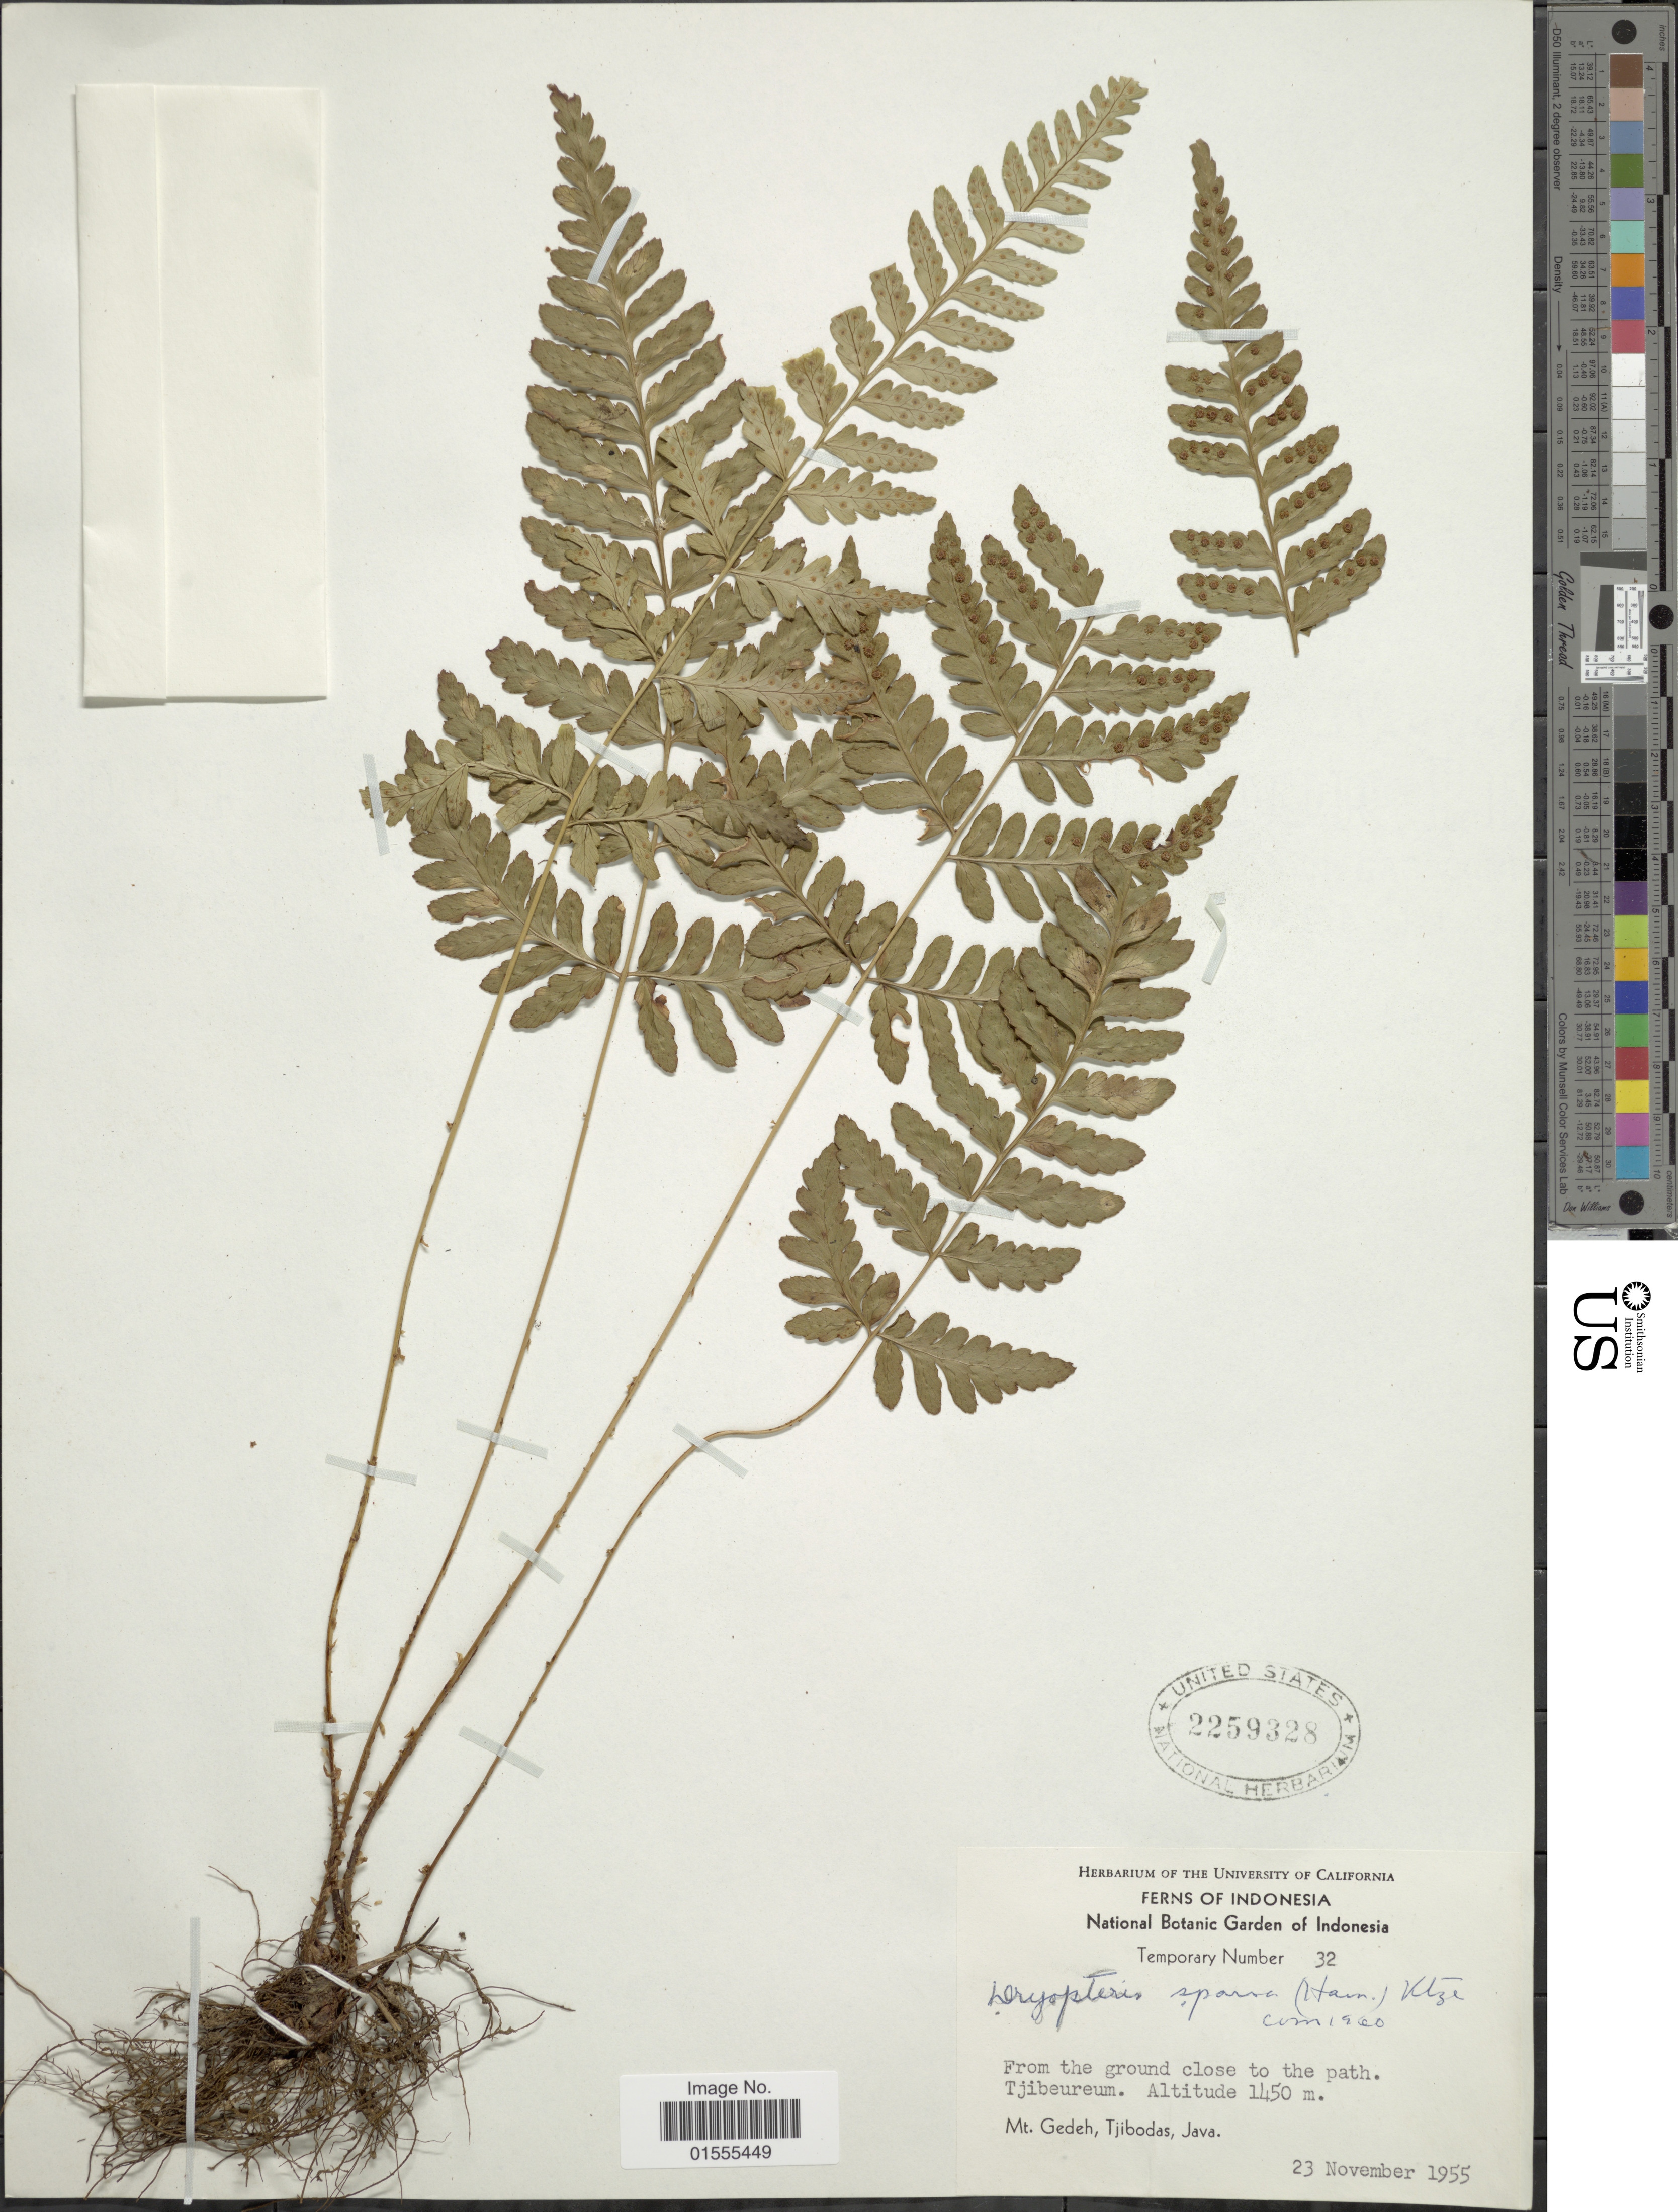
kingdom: Plantae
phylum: Tracheophyta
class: Polypodiopsida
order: Polypodiales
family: Dryopteridaceae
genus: Dryopteris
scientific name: Dryopteris sparsa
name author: (D. Don) Kuntze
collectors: ex herb. Univ. of California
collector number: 32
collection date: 1955-11-23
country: Indonesia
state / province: Java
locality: From the ground close to the path. Tjibeureum, Mt Gedeh, Tjibodas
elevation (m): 1450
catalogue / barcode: US 2259328